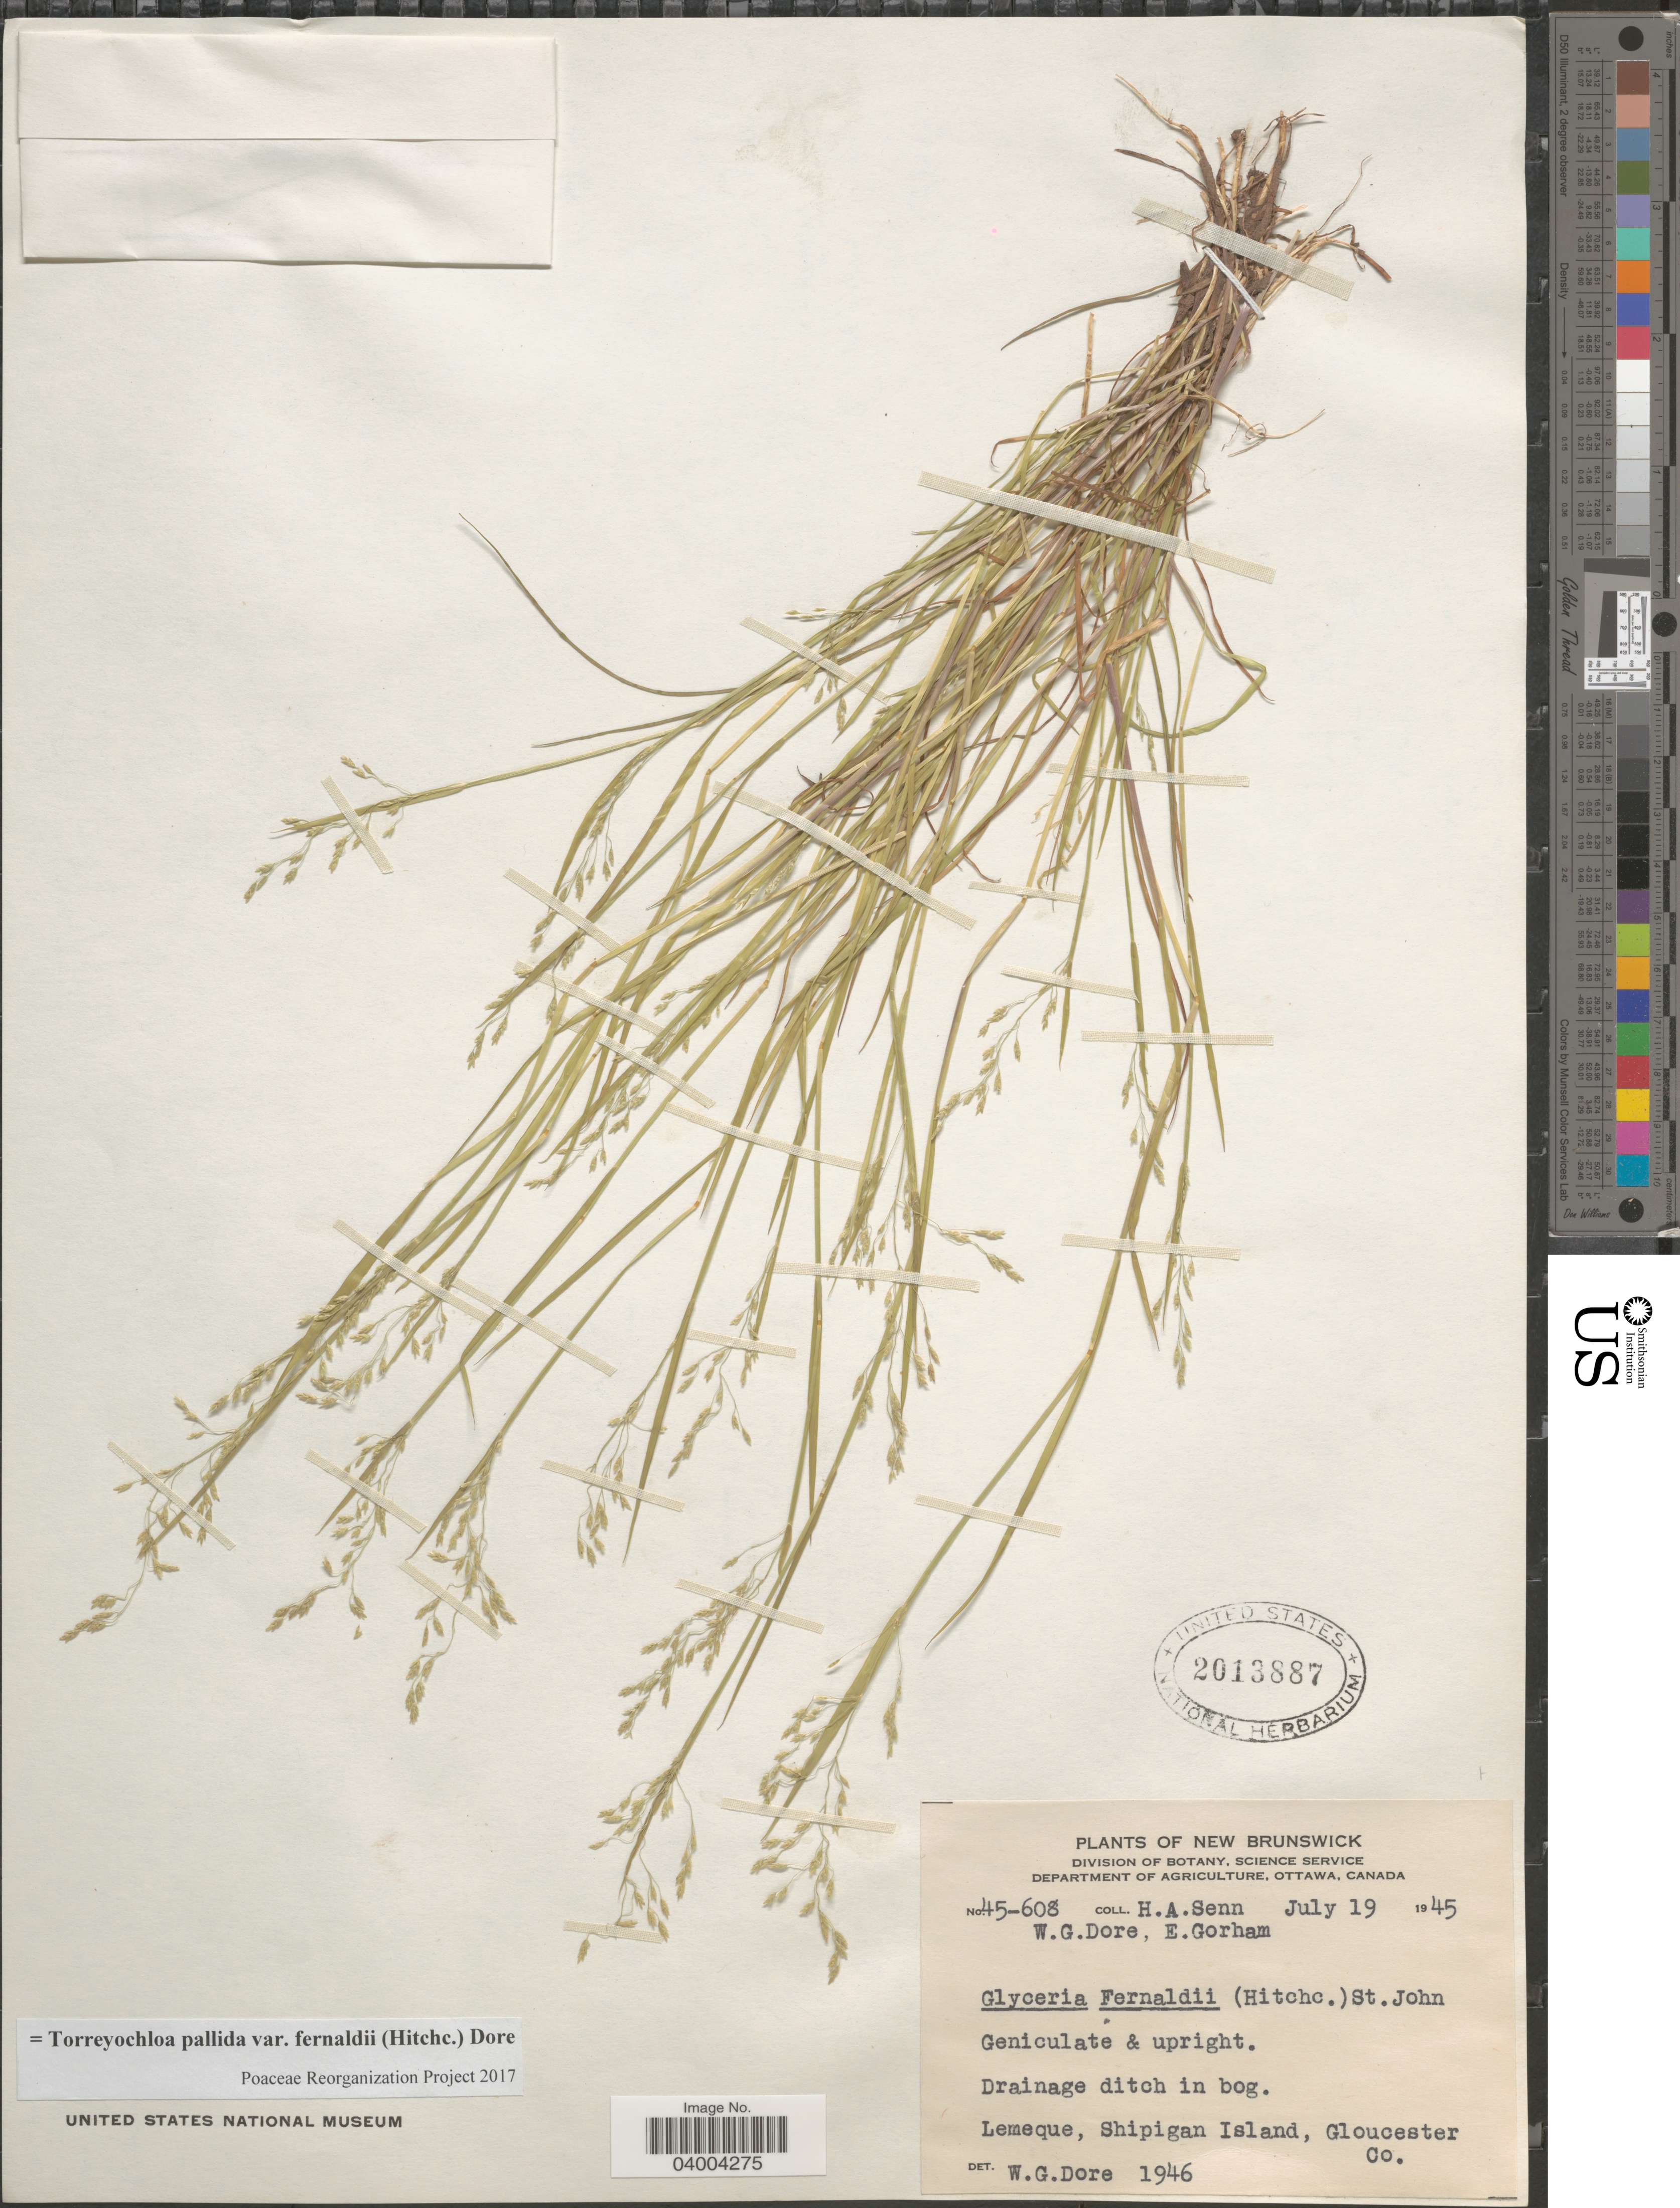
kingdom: Plantae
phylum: Tracheophyta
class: Liliopsida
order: Poales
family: Poaceae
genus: Torreyochloa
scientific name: Torreyochloa pallida var. fernaldii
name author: (Hitchc.) Dore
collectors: H. Senn, W. Dore & E. Gorham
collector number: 45-608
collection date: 1945-07-19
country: Canada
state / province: New Brunswick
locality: Geniculate & upright. Drainage ditch in bog. Lemeque, Shipigan Island, Gloucester Co.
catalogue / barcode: US 2013887